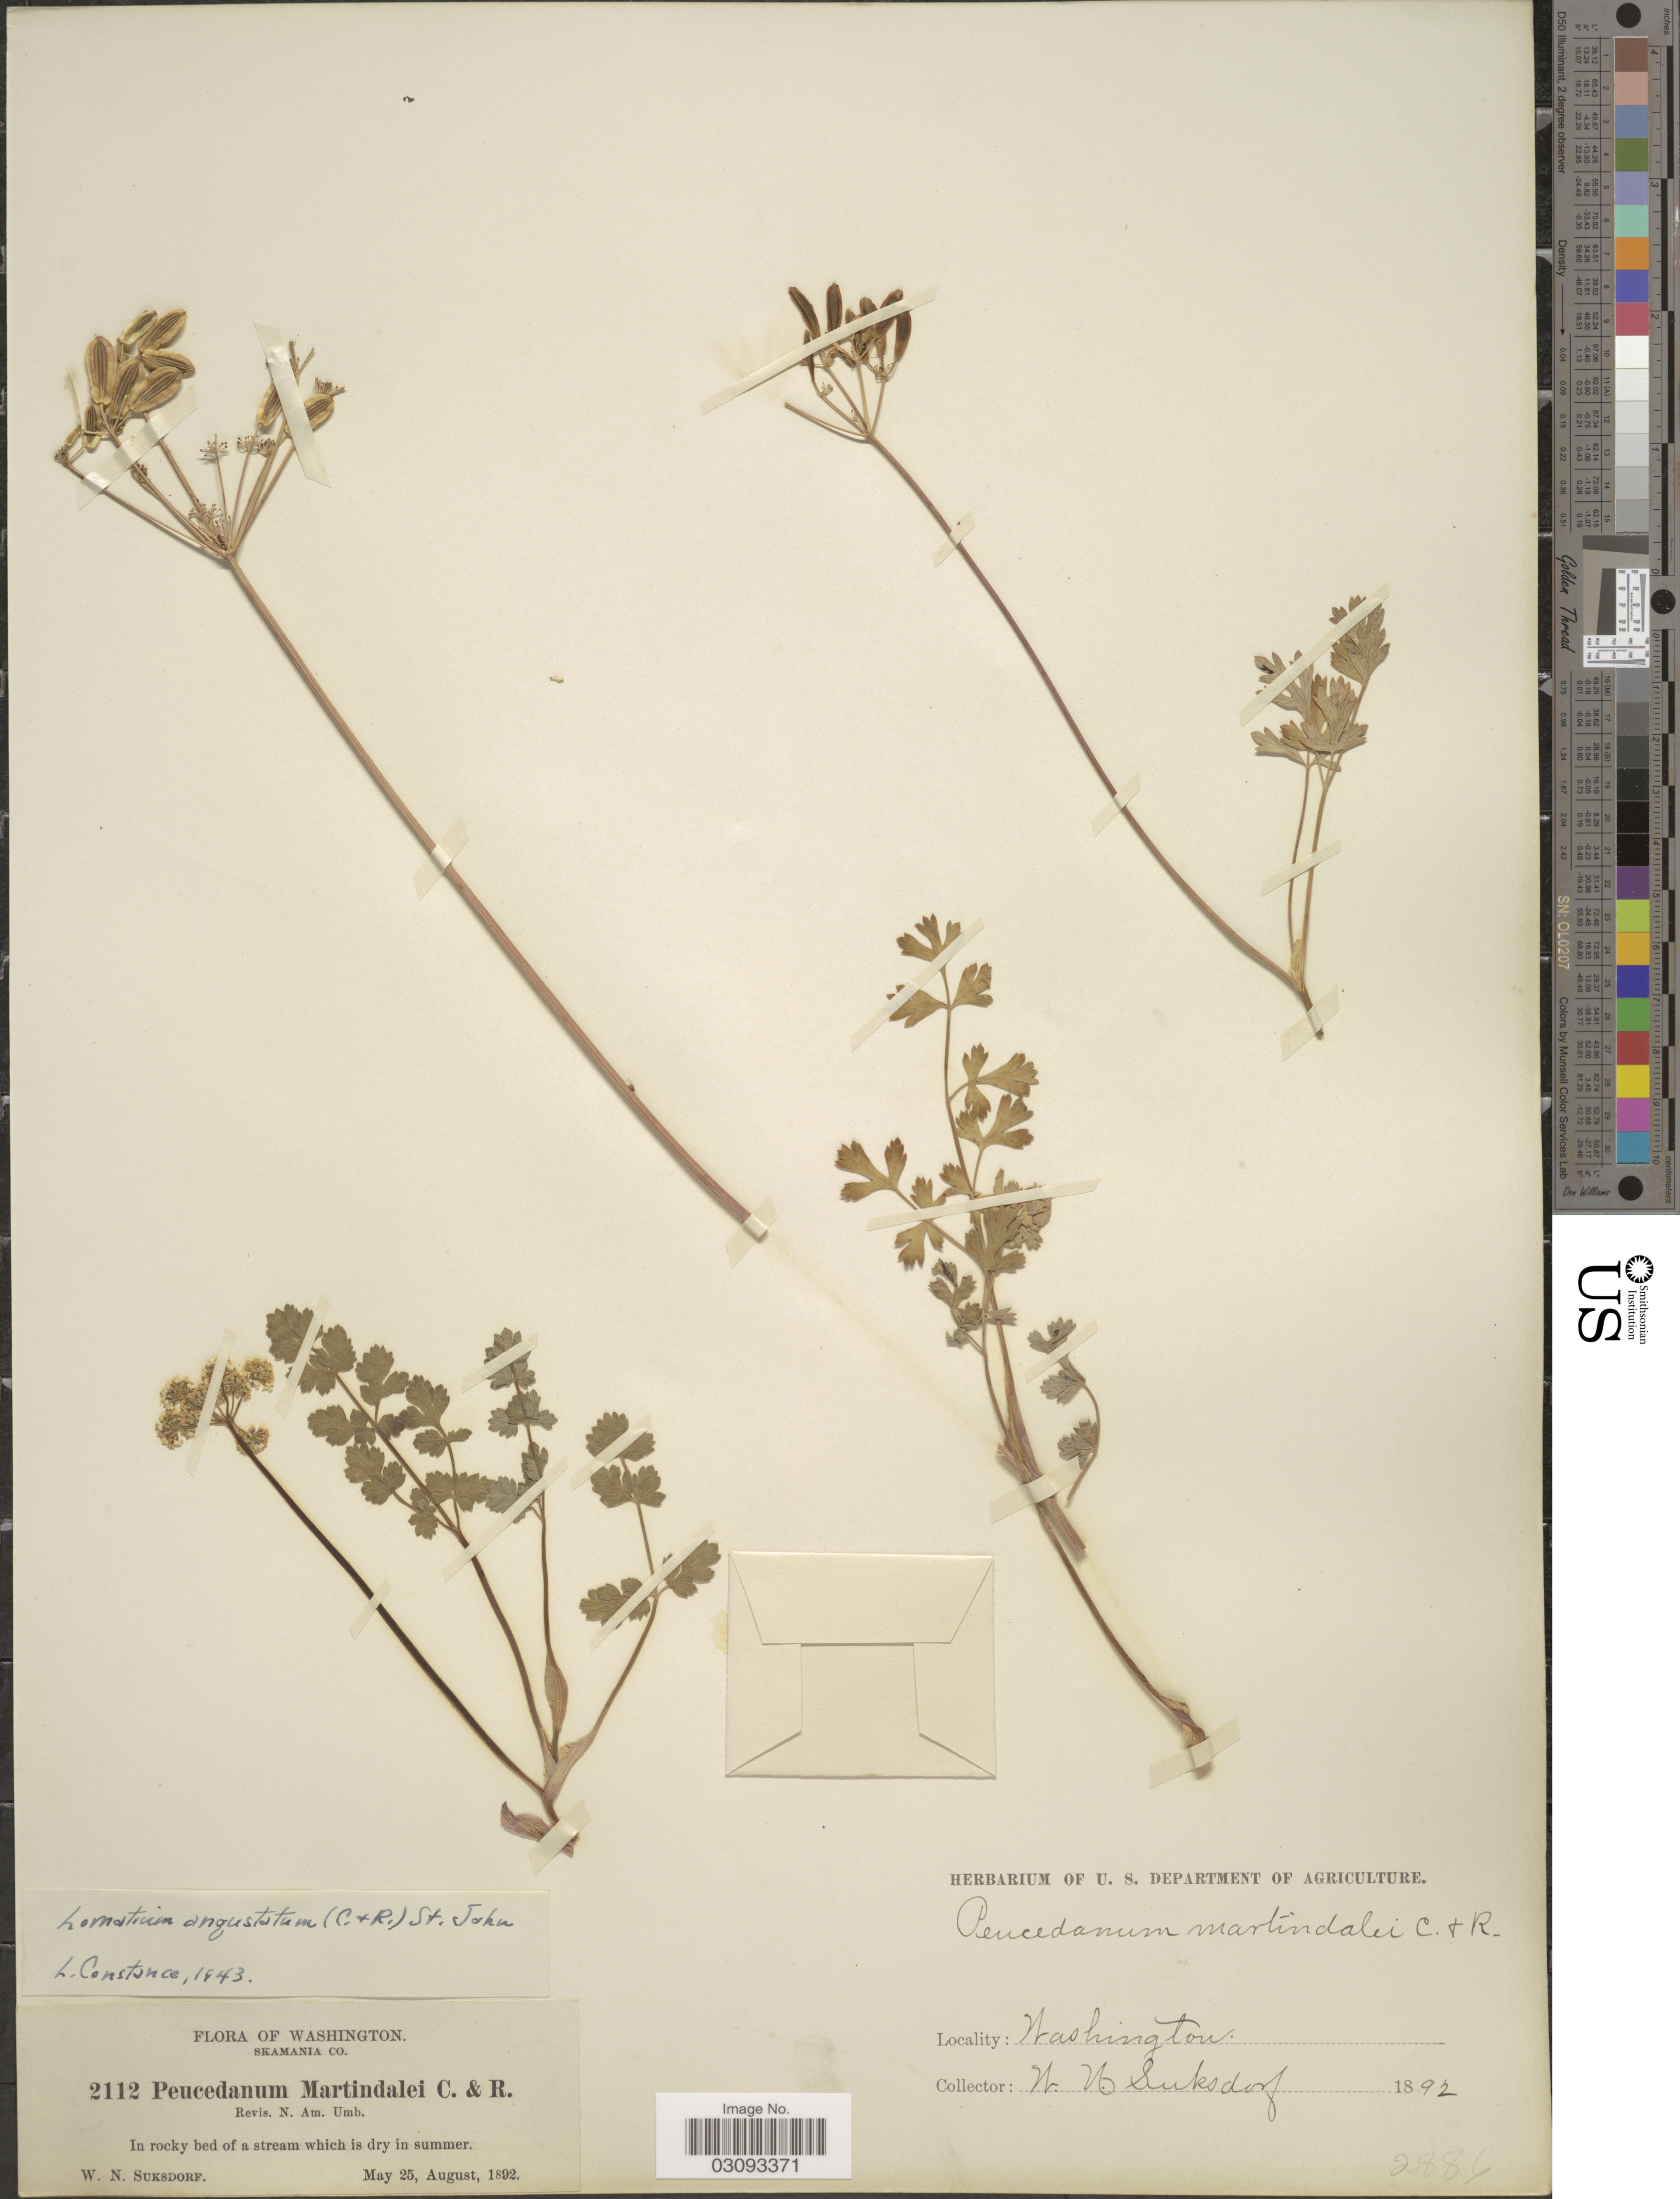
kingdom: Plantae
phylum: Tracheophyta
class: Magnoliopsida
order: Apiales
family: Apiaceae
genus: Lomatium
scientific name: Lomatium angustatum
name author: (J.M. Coult. & Rose) H. St. John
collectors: W. N. Suksdorf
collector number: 2112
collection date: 1892-05-25/1892-08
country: United States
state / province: Washington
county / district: Skamania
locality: Skamania Co.